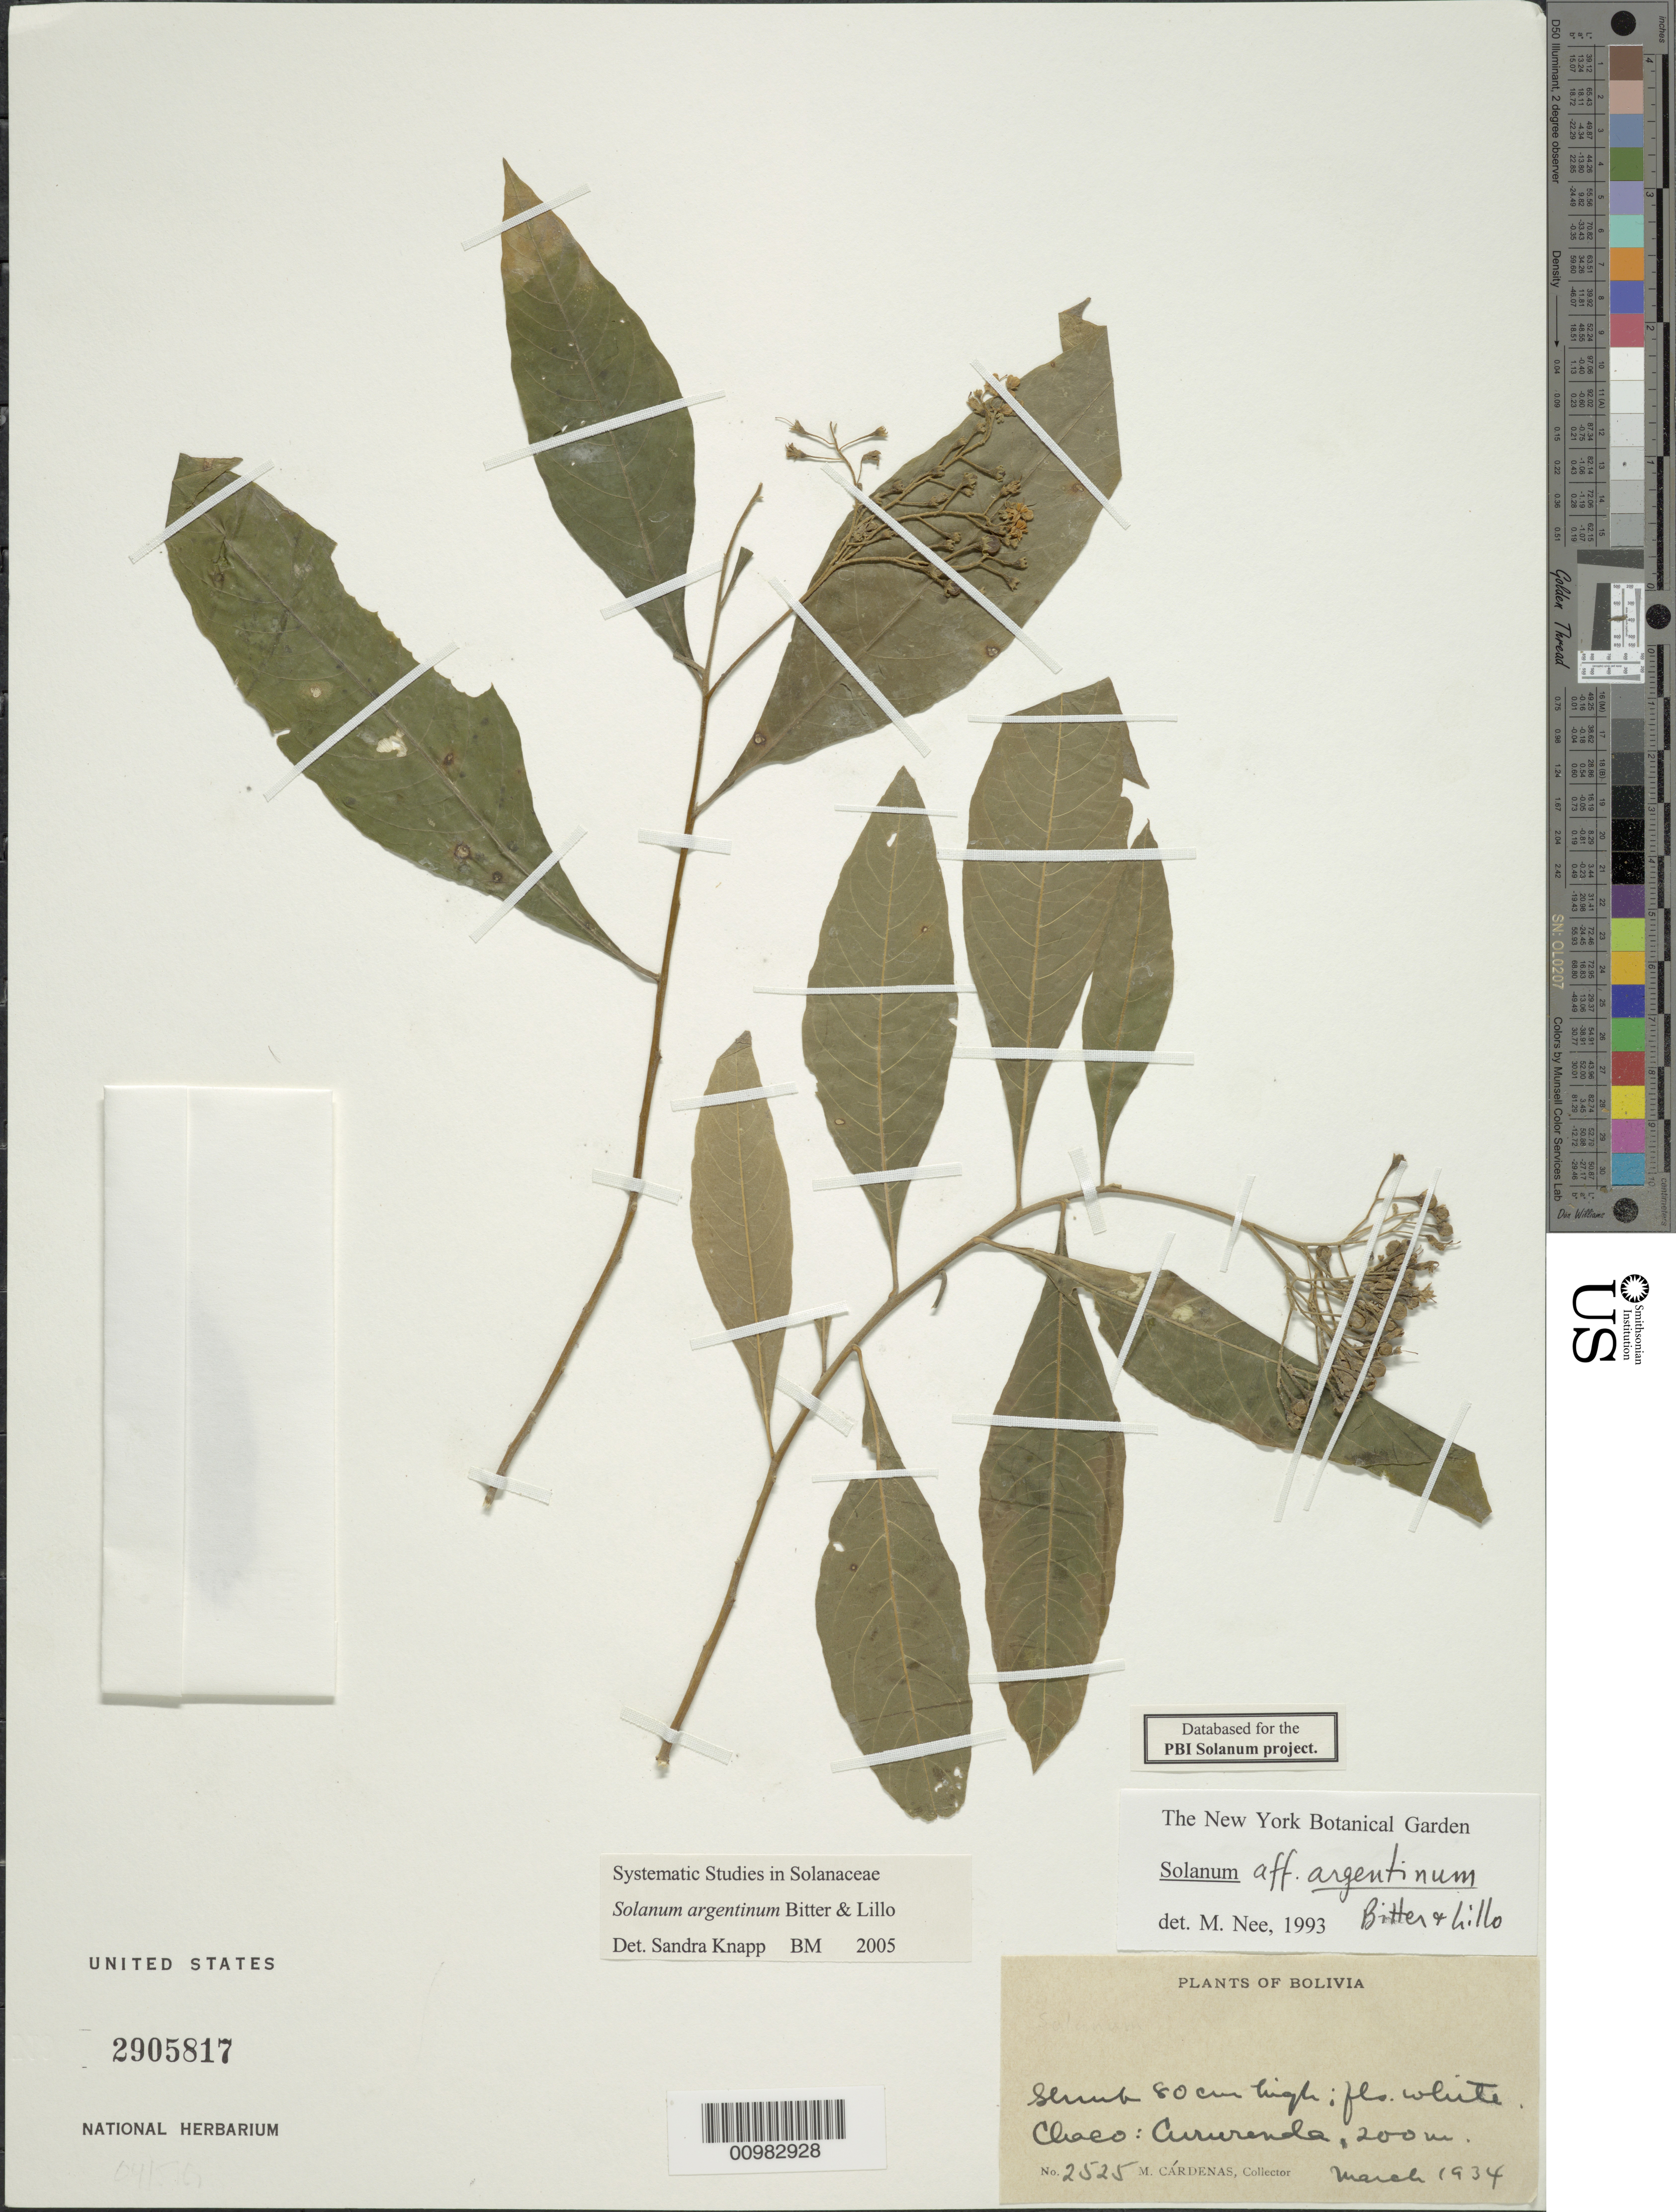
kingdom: Plantae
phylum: Tracheophyta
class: Magnoliopsida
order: Solanales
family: Solanaceae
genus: Solanum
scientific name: Solanum argentinum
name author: Bitter & Lillo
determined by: Knapp, S. D.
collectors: M. Cárdenas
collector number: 2525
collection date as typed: Mar 1934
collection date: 1934-03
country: Bolivia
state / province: Tarija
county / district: Gran Chaco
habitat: sandy loam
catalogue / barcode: US 2905817